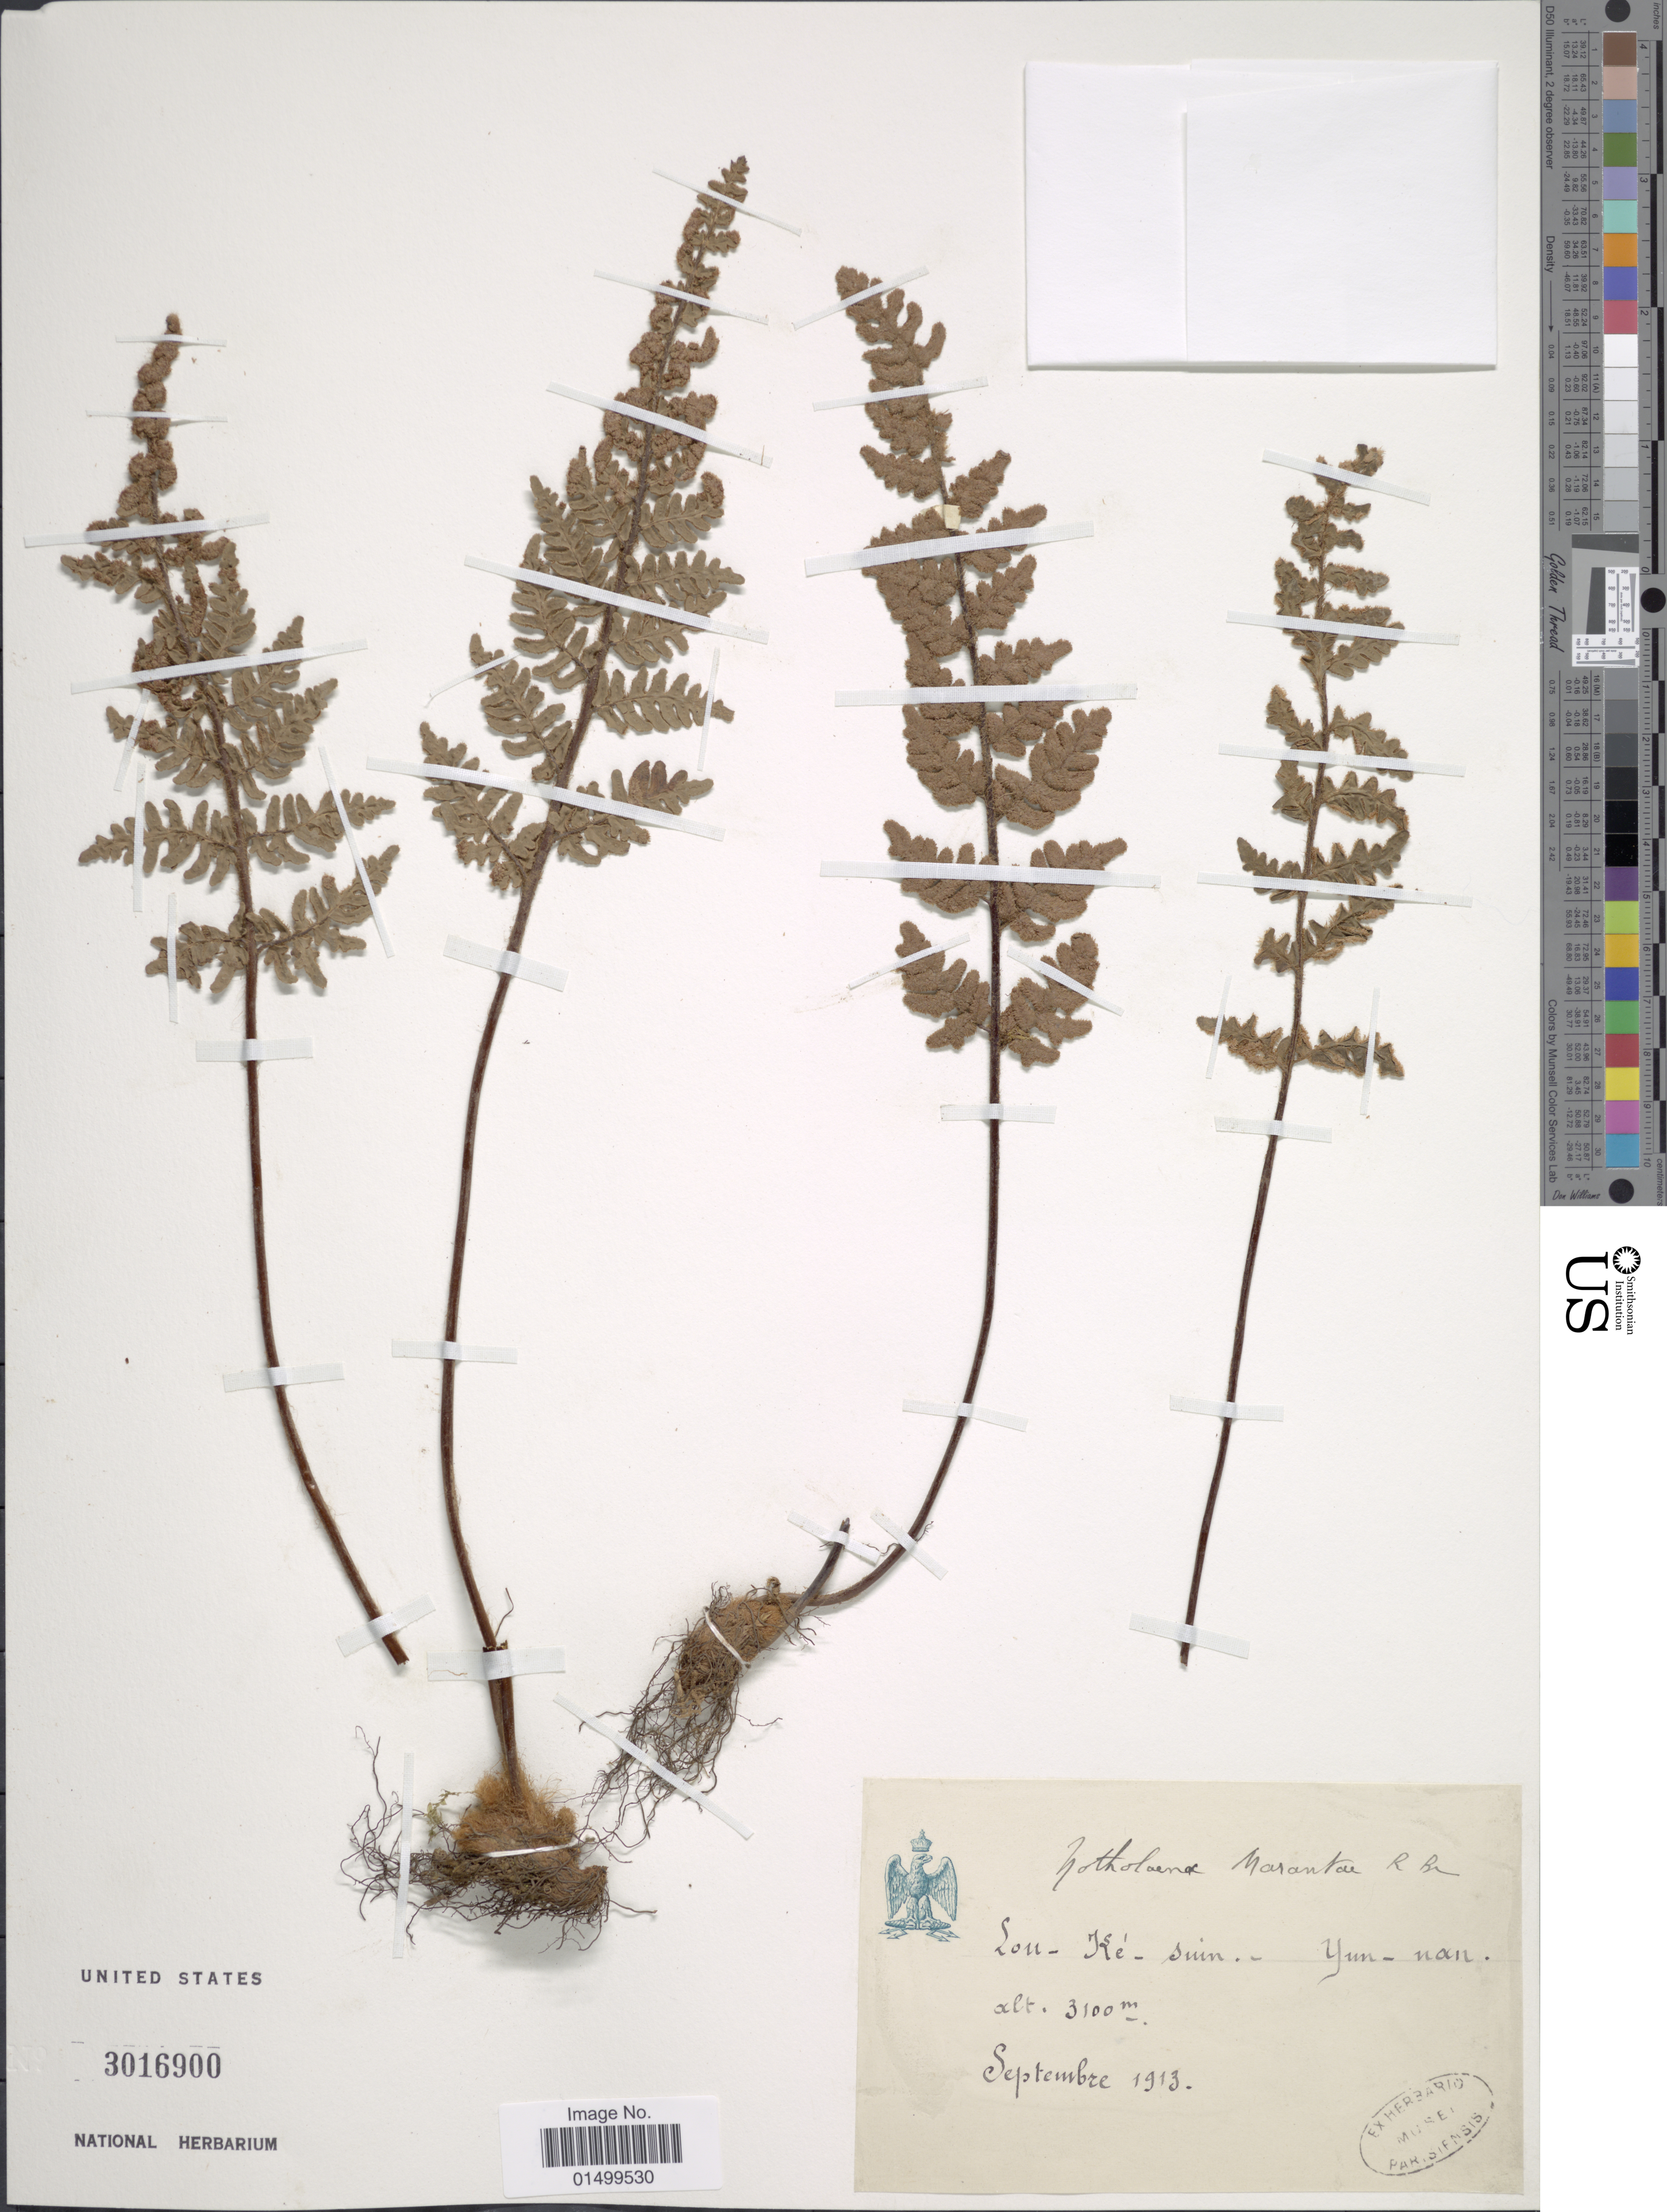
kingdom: Plantae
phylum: Tracheophyta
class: Polypodiopsida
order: Polypodiales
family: Pteridaceae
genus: Cheilanthes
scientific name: Cheilanthes marantae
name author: Domin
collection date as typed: Septembre 1913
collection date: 1913-09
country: China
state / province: Yunnan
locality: Lou- Ke- suin. Yun-nan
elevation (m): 3100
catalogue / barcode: US 3016900